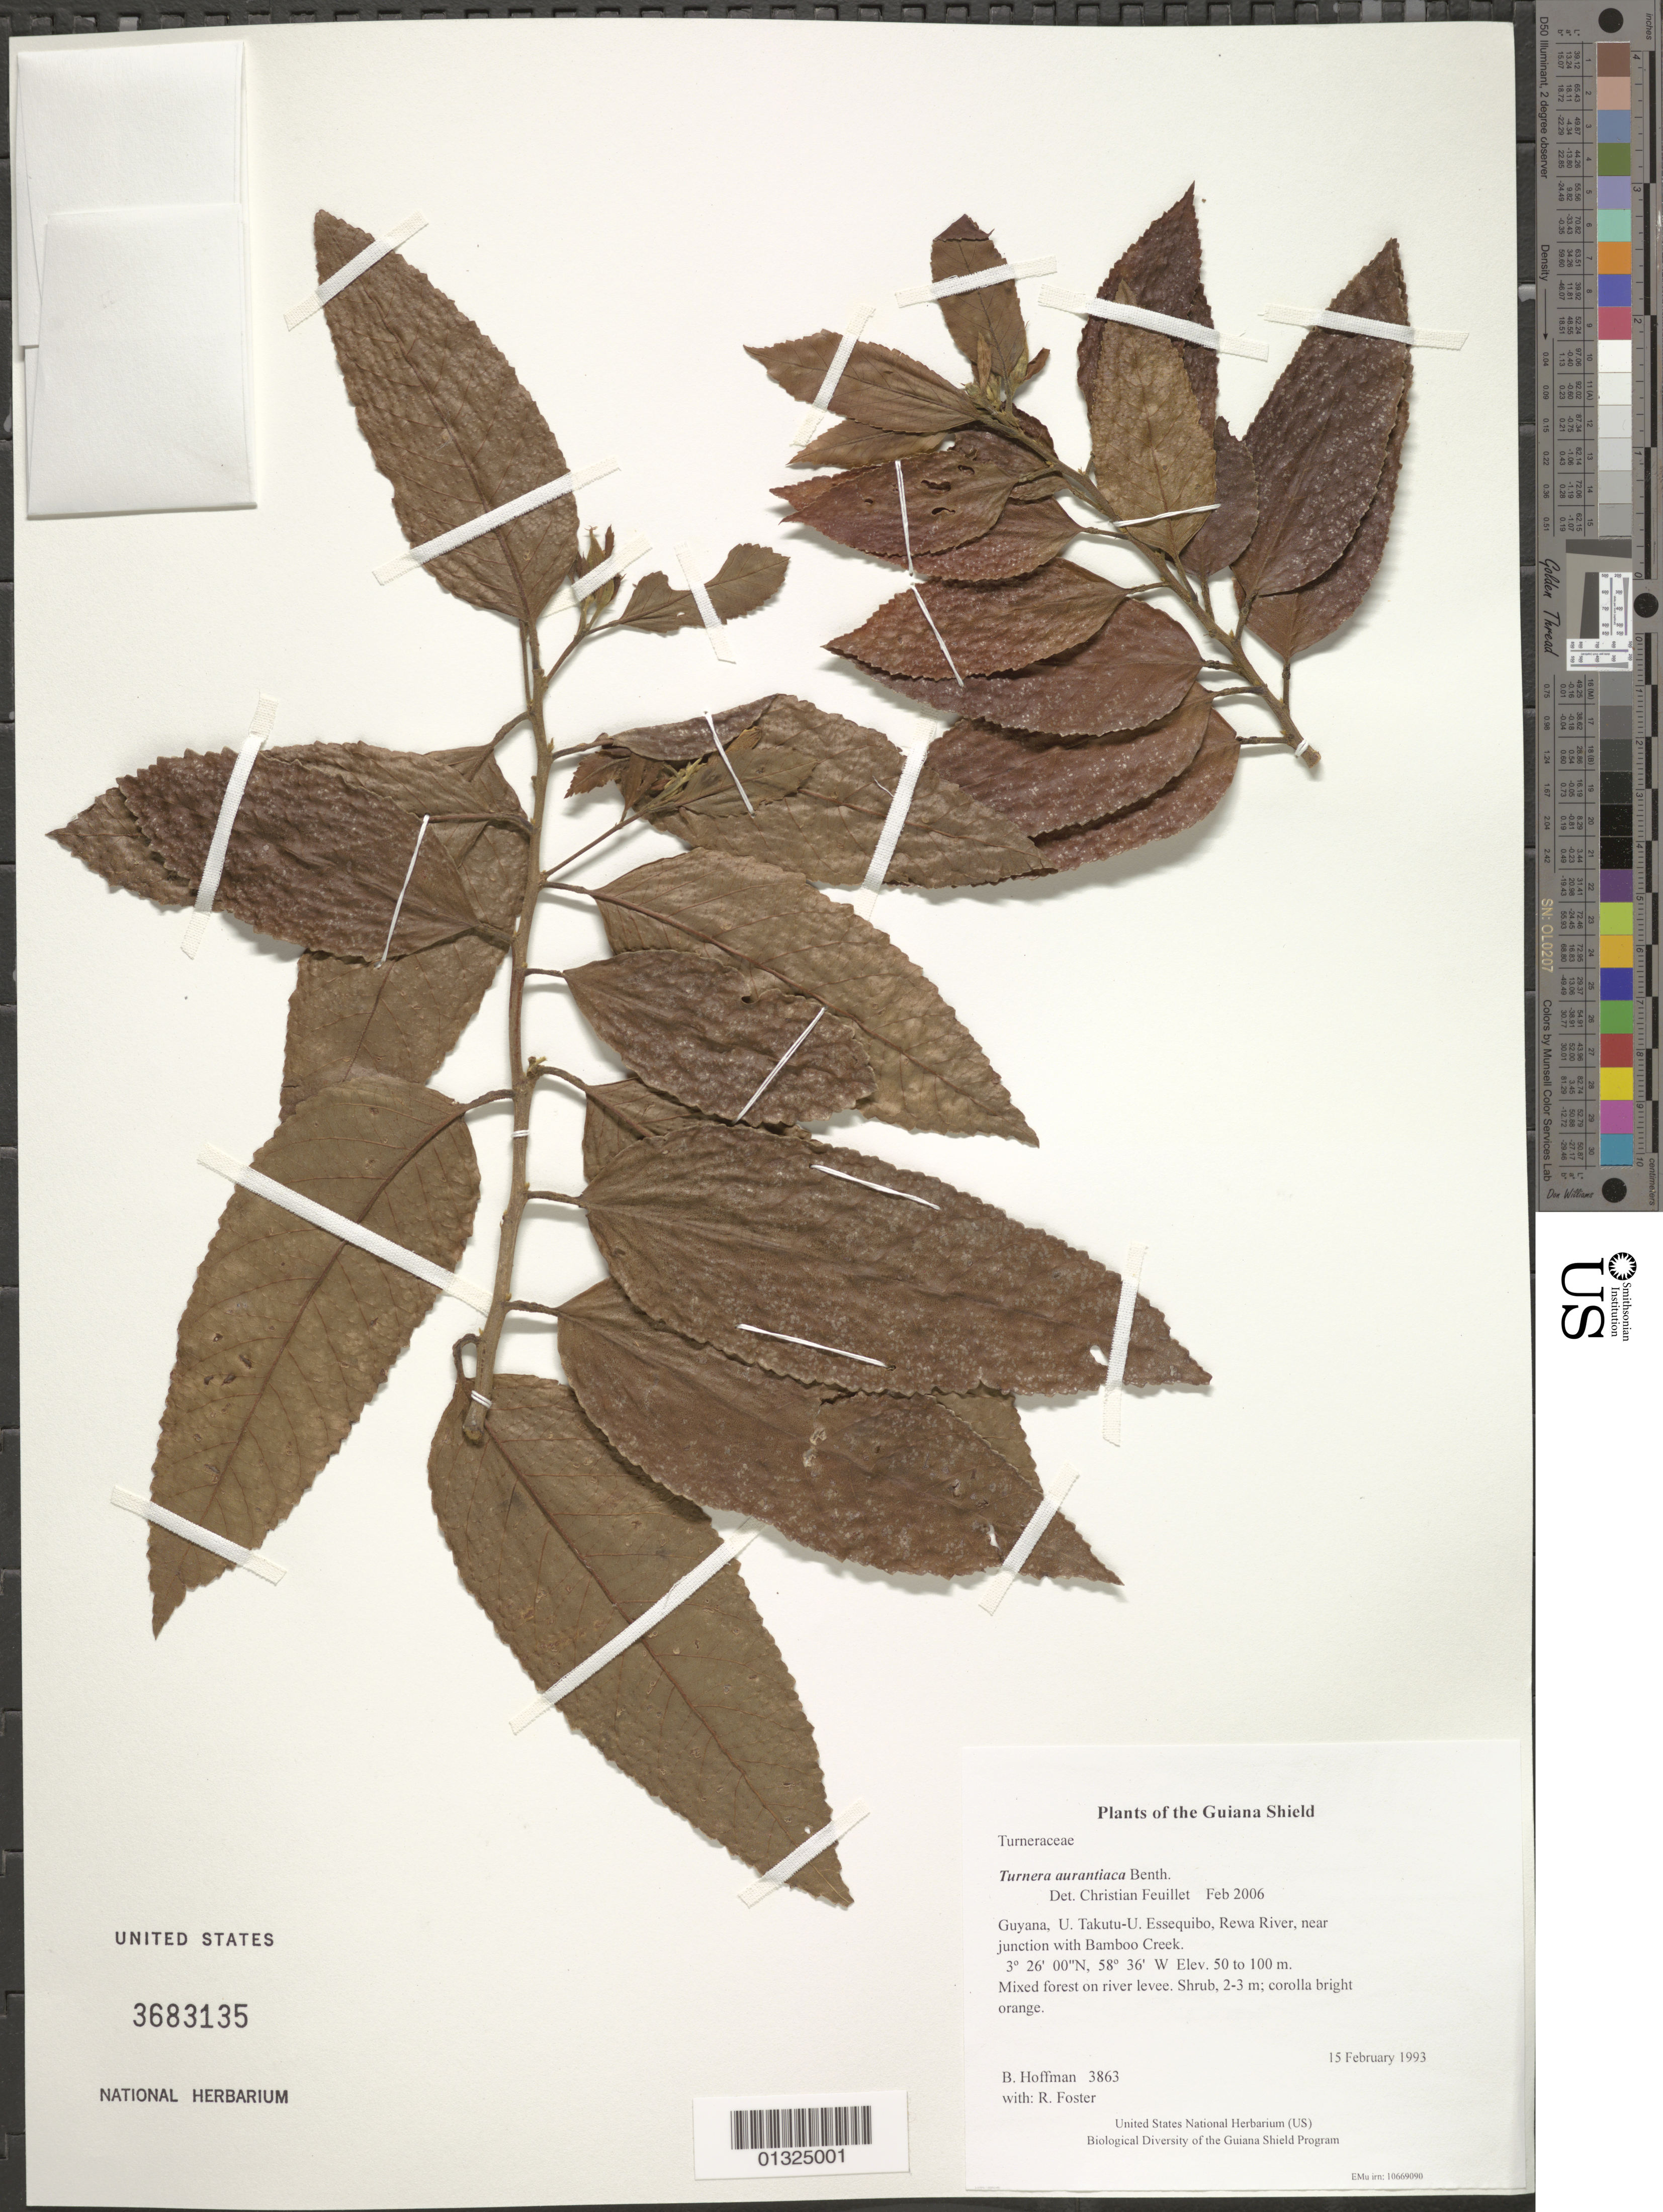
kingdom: Plantae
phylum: Tracheophyta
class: Magnoliopsida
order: Malpighiales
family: Turneraceae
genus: Turnera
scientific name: Turnera aurantiaca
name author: Benth.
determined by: Feuillet, C.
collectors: B. Hoffman & R. Foster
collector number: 3863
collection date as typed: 15 February 1993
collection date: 1993-02-15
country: Guyana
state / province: U. Takutu-U. Essequibo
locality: Rewa River, near junction with Bamboo Creek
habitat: Mixed forest on river levee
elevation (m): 50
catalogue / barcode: US 3683135